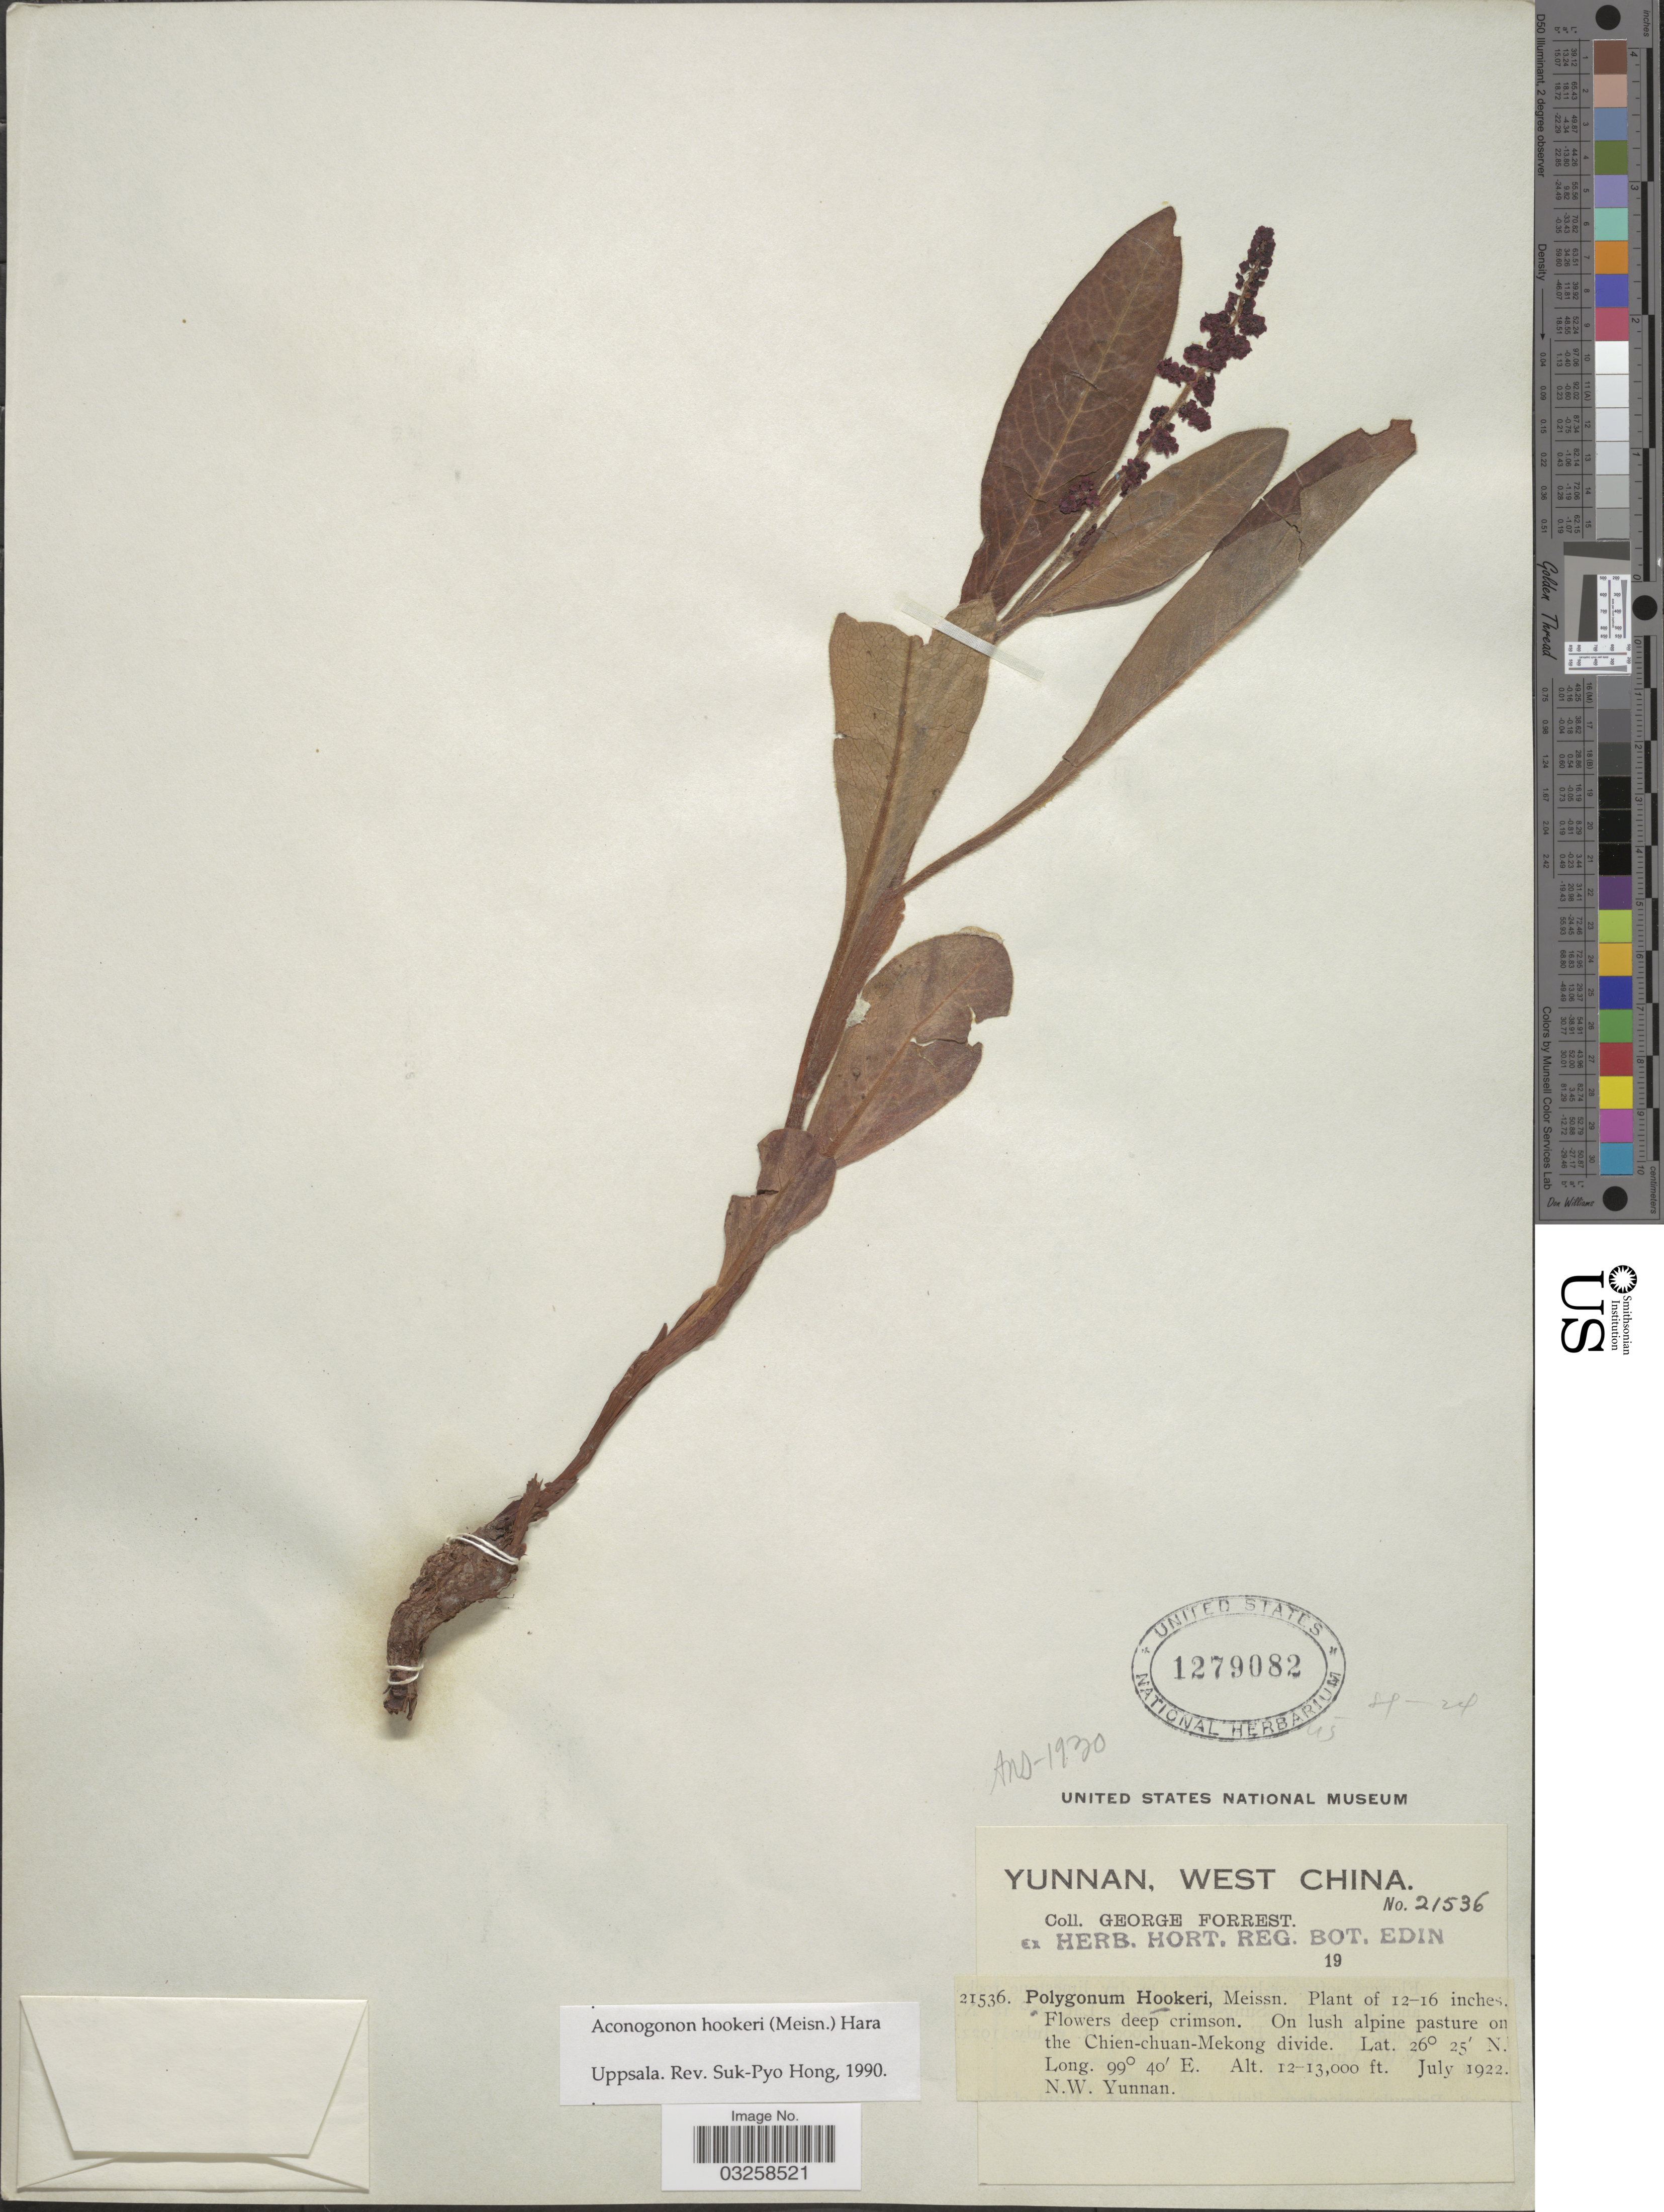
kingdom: Plantae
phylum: Tracheophyta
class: Magnoliopsida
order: Caryophyllales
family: Polygonaceae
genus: Koenigia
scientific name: Koenigia hookeri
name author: (Meisn.) T.M. Schust. & Reveal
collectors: G. Forrest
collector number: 21536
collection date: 1922-07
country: China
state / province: Yunnan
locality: West China. On lush alpine pasture on the Chien-chuan-Mekong divide. N.W. Yunnan.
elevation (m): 3658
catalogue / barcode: US 1279082